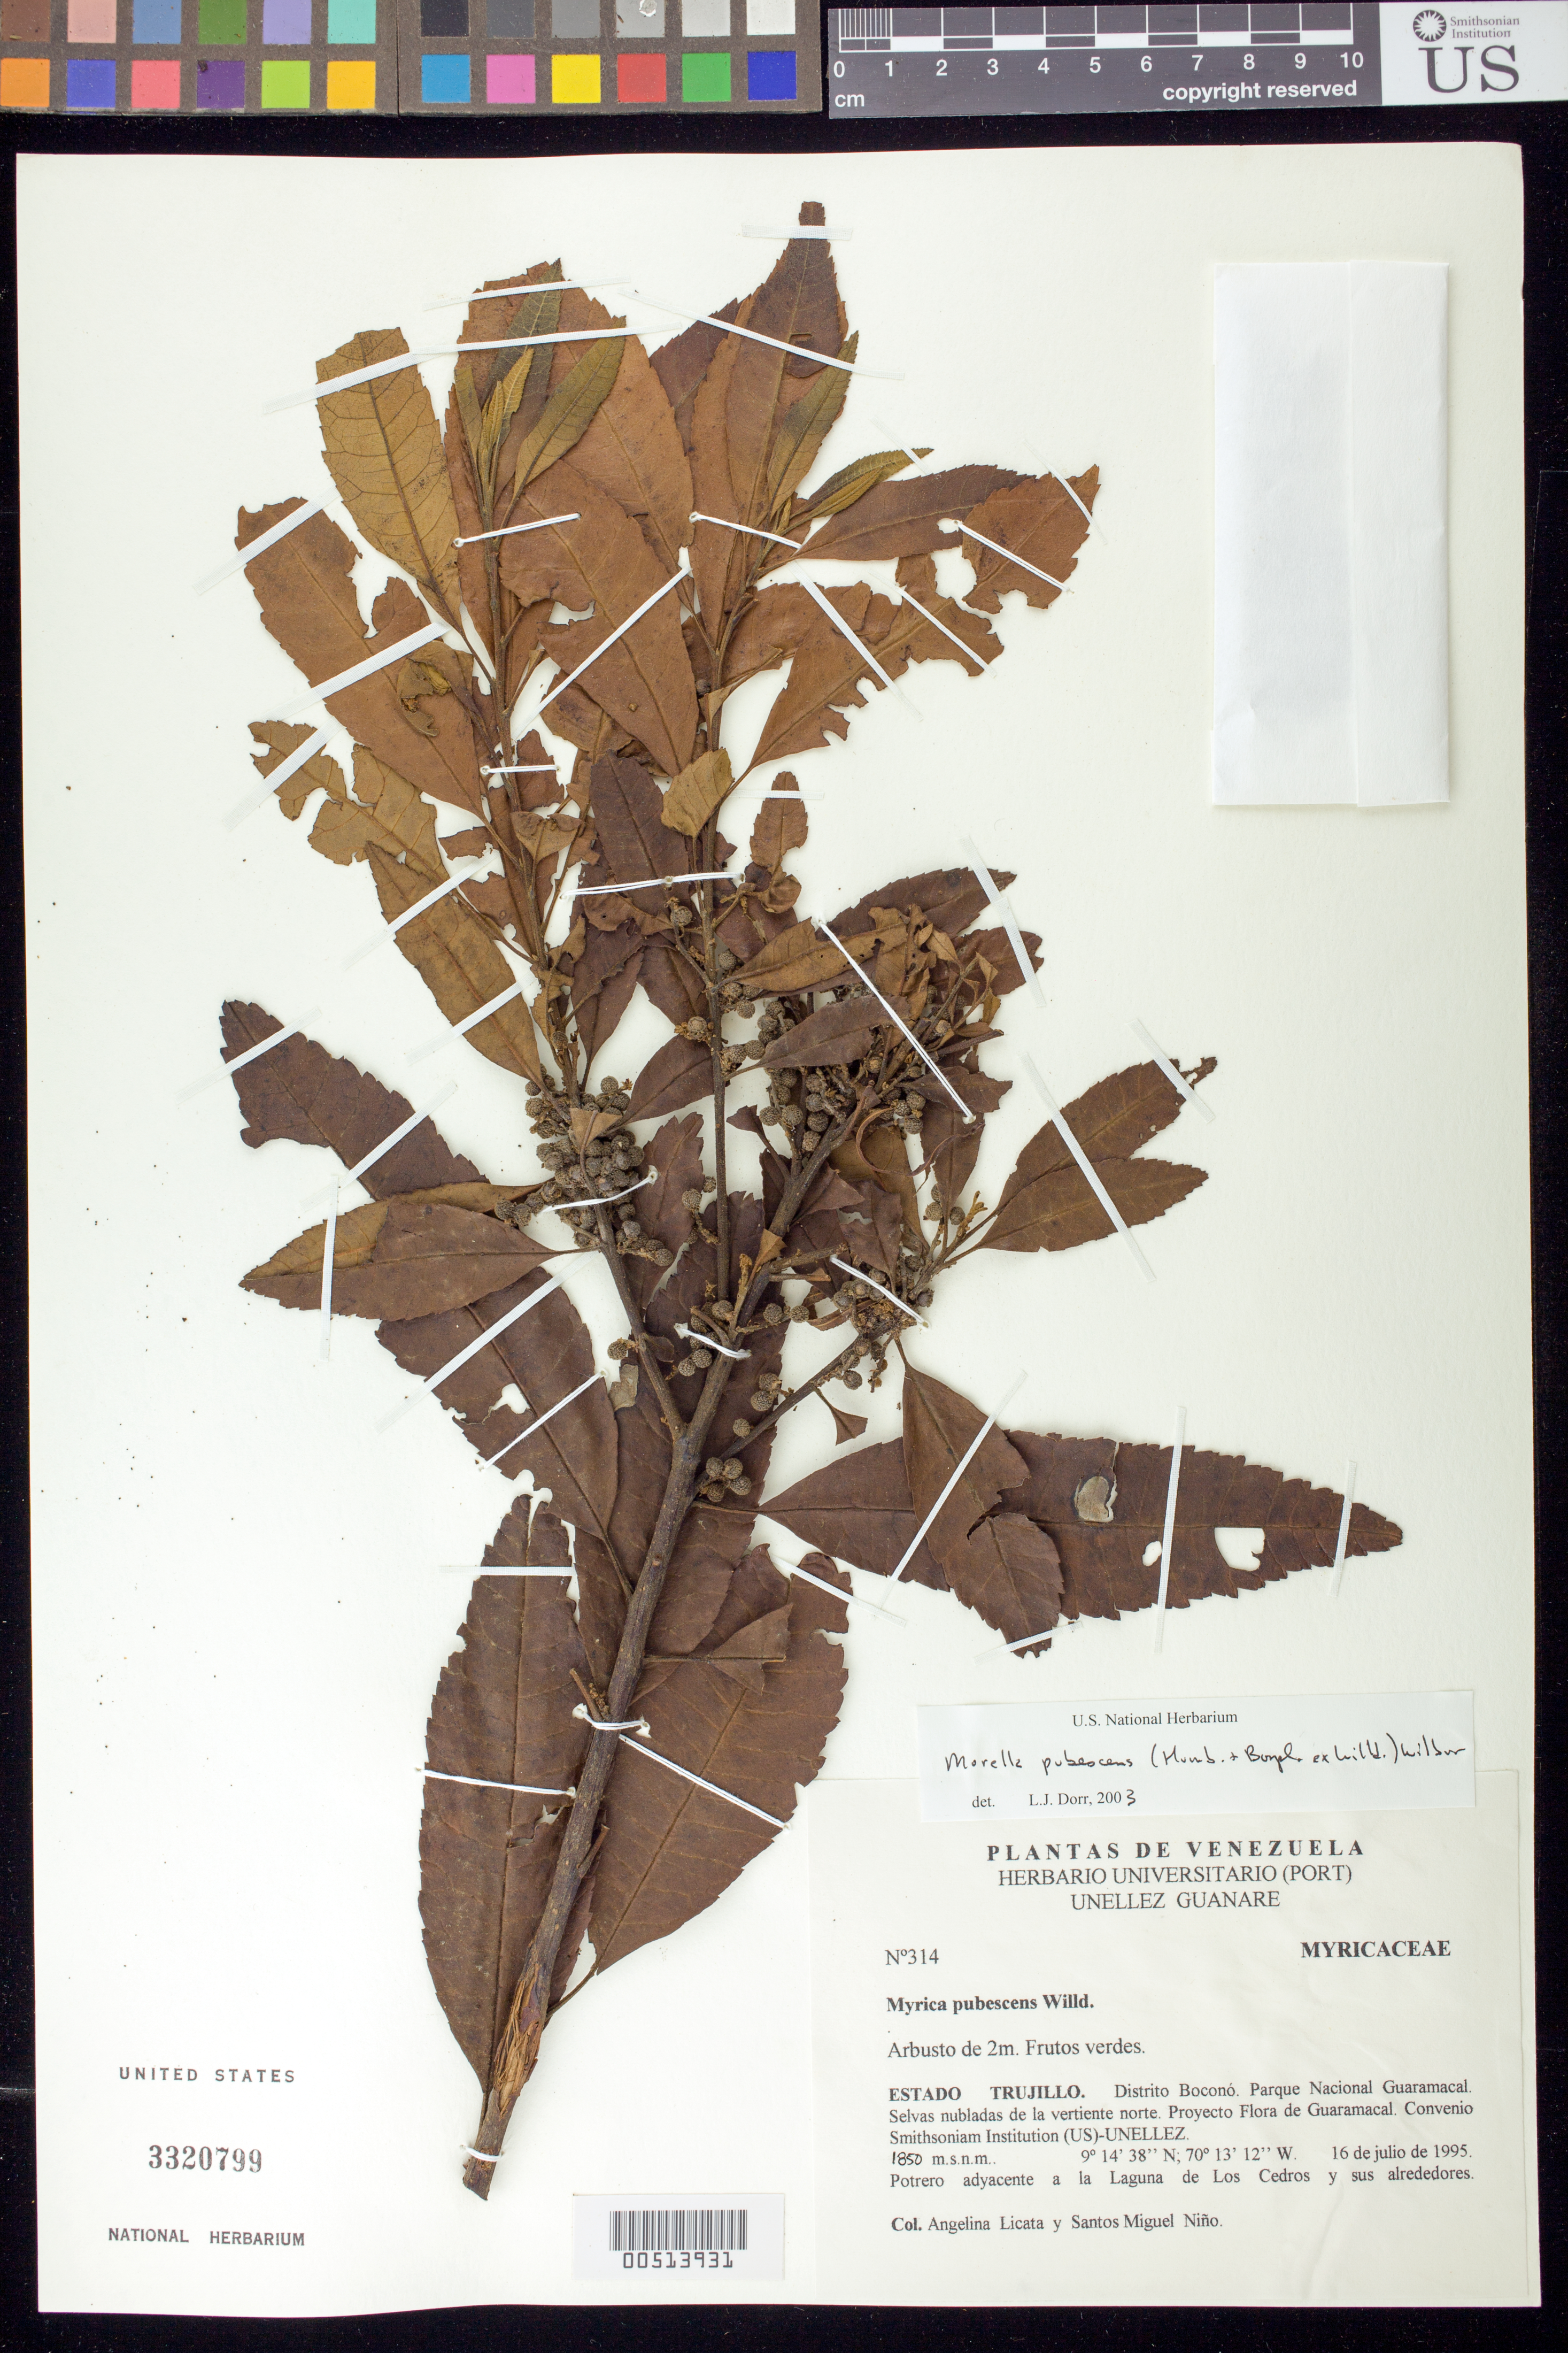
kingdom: Plantae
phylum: Tracheophyta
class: Magnoliopsida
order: Fagales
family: Myricaceae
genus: Myrica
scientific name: Myrica pubescens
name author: Humb. & Bonpl. ex Willd.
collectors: A. Licata & S. M. Niño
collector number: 314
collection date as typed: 16 Jul 1995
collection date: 1995-07-16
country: Venezuela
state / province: Trujillo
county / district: Boconó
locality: Parque Nacional Guaramacal, potrero adyacente a la Laguna de Los Cedros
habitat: Selva nubladas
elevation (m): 1850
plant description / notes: PORT, US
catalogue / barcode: US 3320799